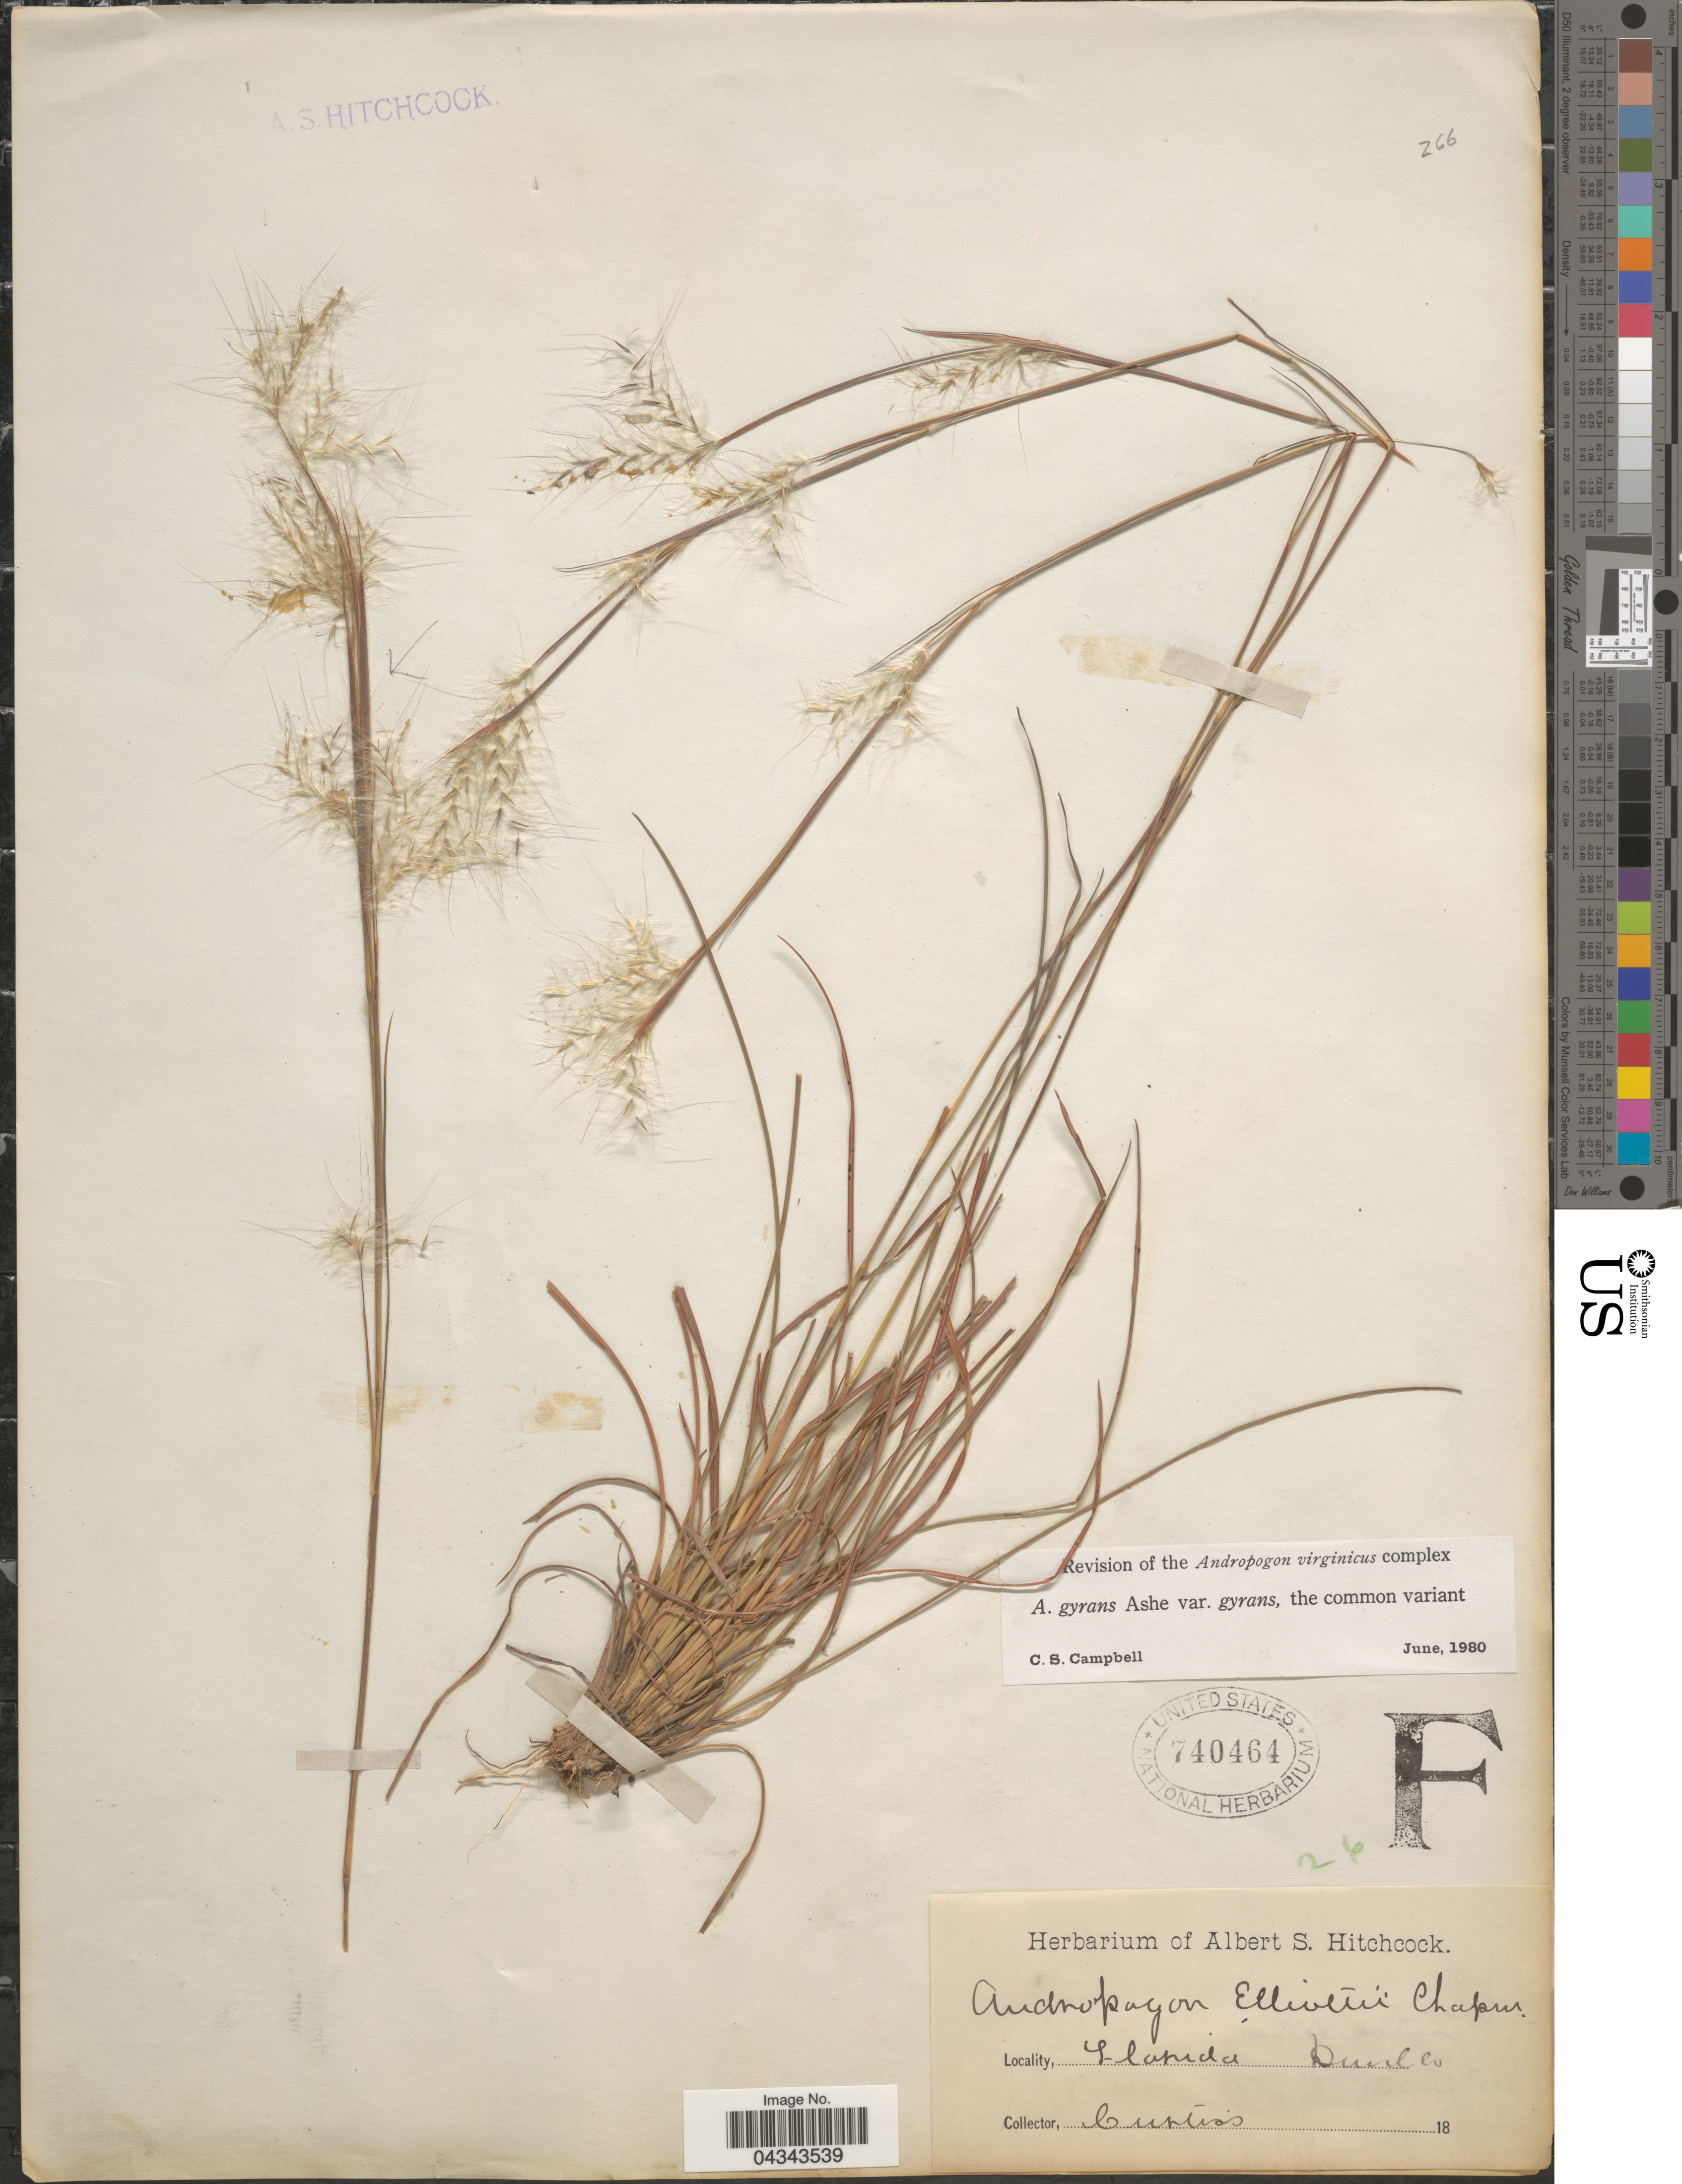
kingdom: Plantae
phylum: Tracheophyta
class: Liliopsida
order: Poales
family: Poaceae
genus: Andropogon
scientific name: Andropogon gyrans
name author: Ashe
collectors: -. Curtiss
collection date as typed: Transcribed d/m/y: //18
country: United States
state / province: Florida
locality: Duval Co.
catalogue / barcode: US 740464